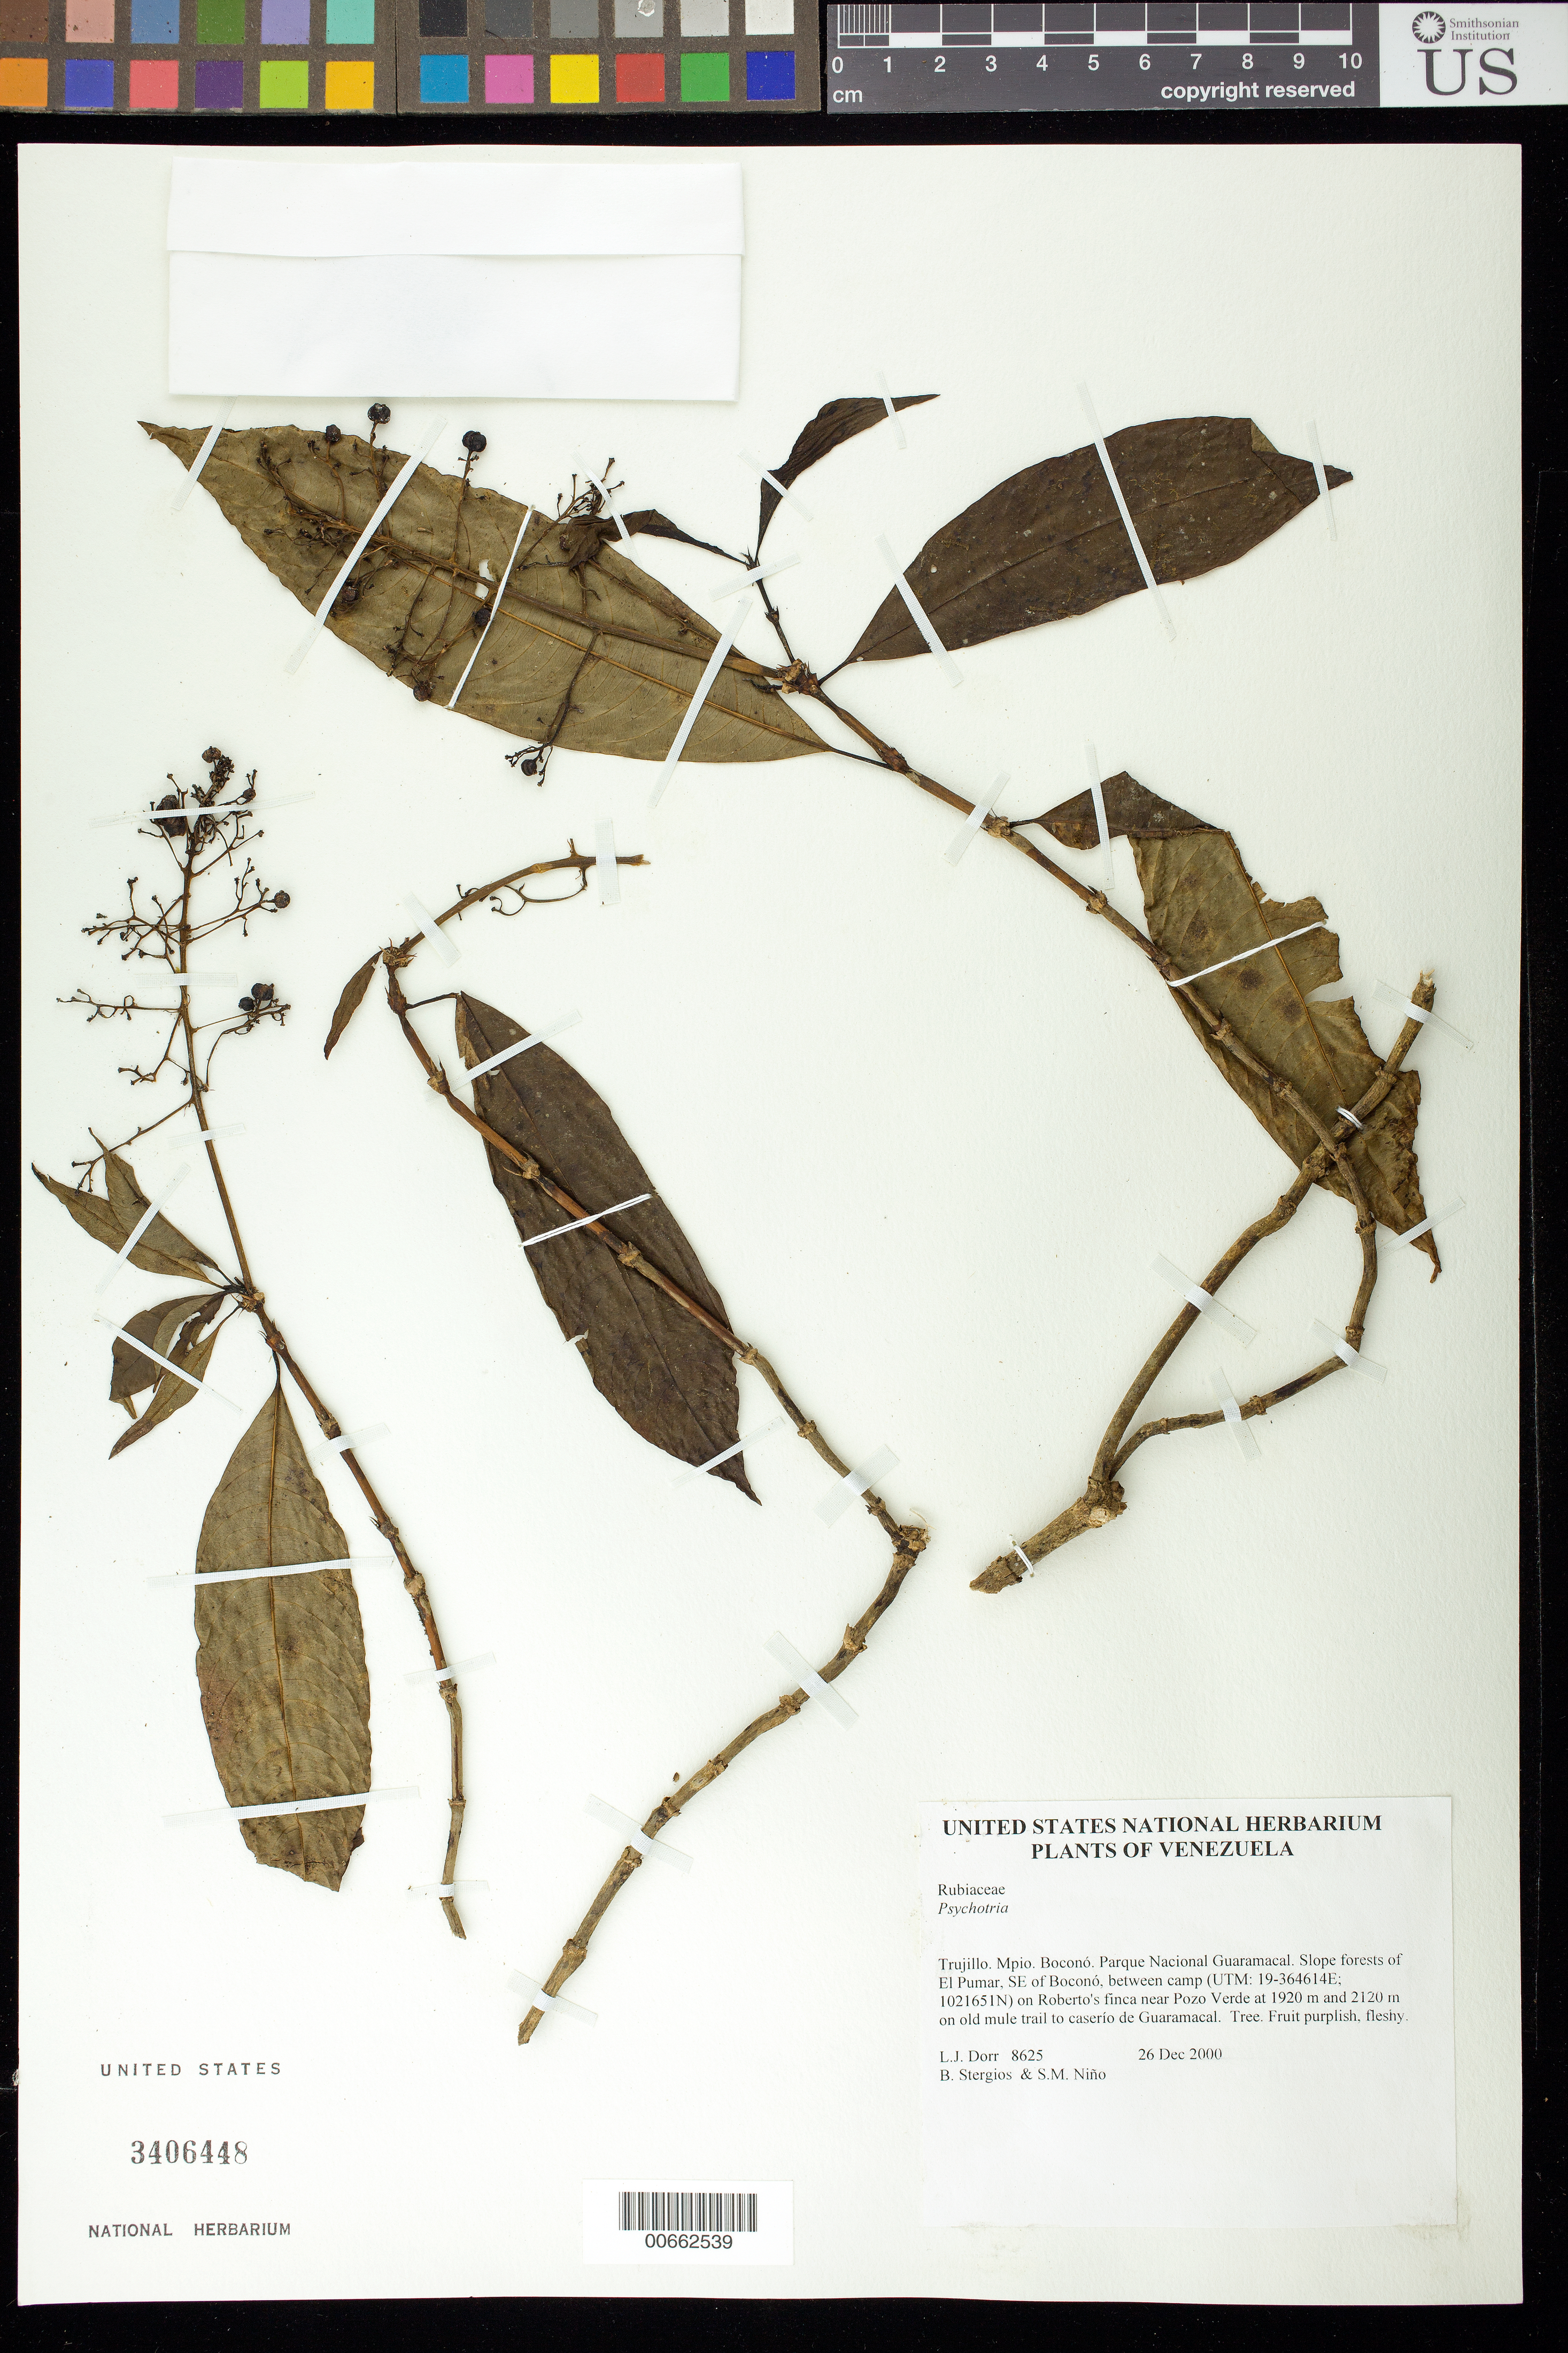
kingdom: Plantae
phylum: Tracheophyta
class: Magnoliopsida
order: Gentianales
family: Rubiaceae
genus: Psychotria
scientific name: Psychotria sp.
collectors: L. J. Dorr, B. G. Stergios & S. M. Niño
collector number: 8625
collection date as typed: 26 Dec 2000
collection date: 2000-12-26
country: Venezuela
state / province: Trujillo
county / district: Boconó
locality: Parque Nacional Guaramacal. El Pumar, SE of Boconó, between camp on Roberto's finca near Pozo Verde at 1920 m and 2120 m on old mule trail to caserío de Guaramacal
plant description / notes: PORT, US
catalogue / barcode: US 3406448